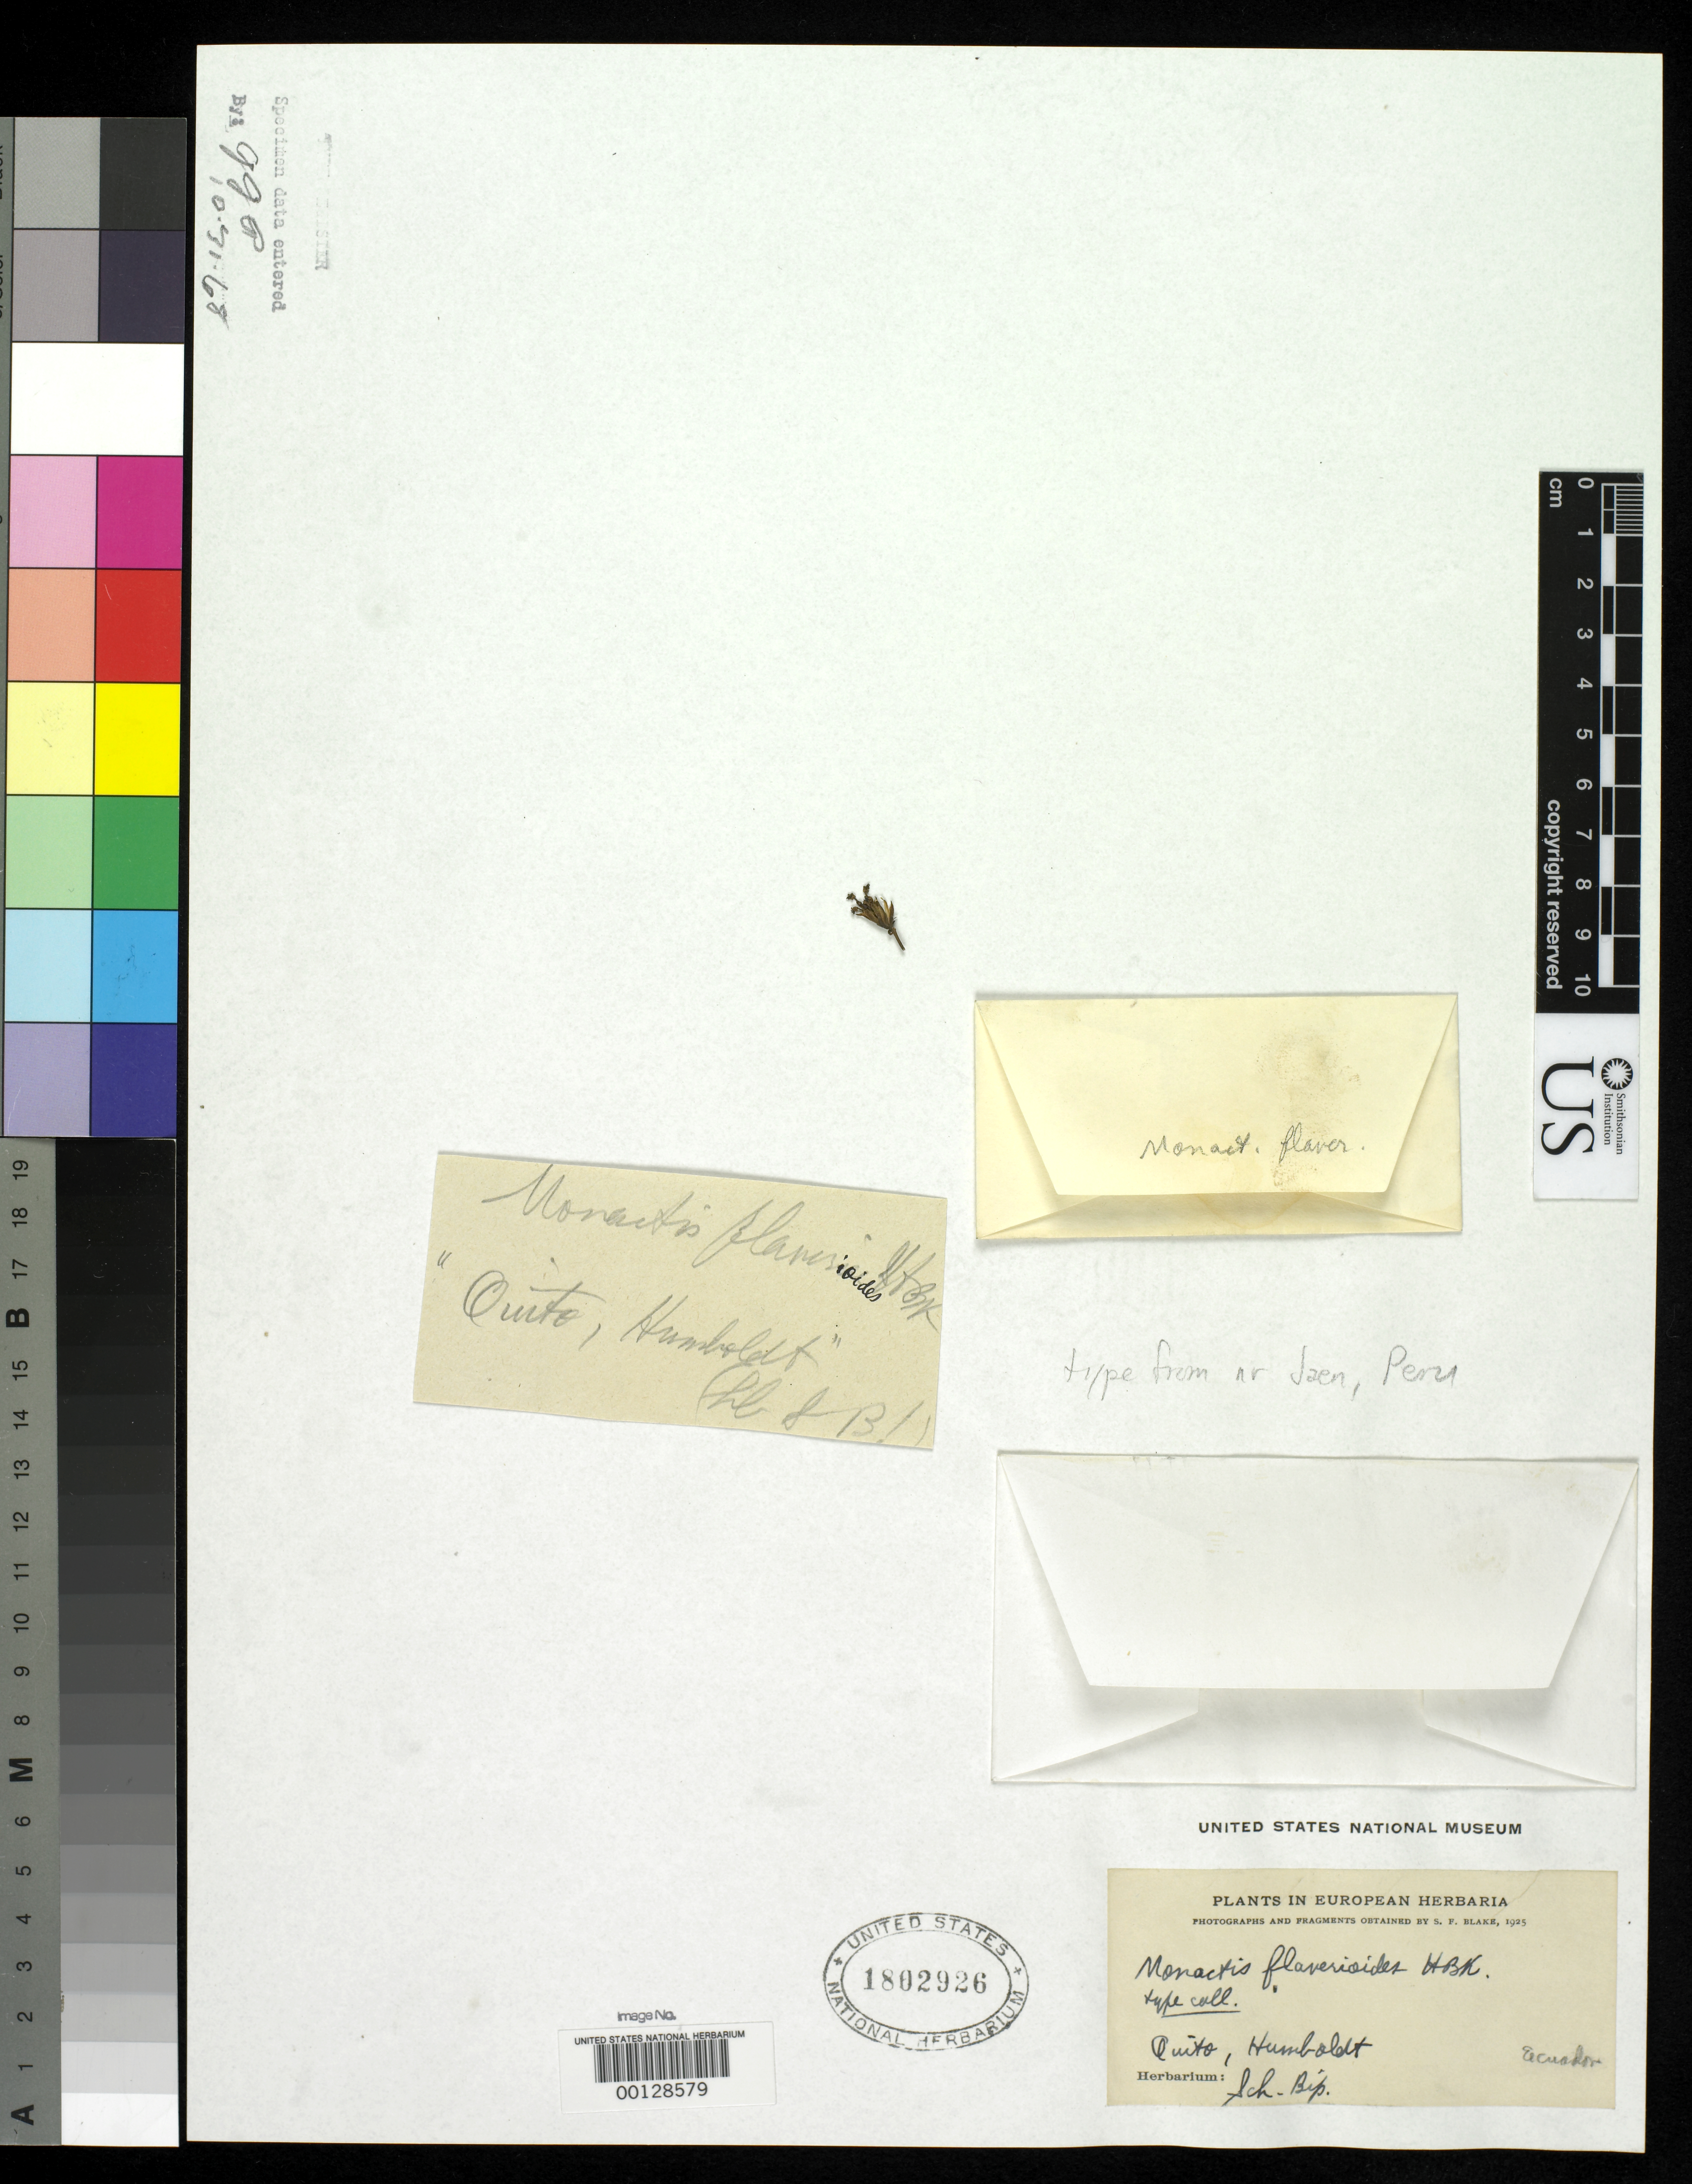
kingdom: Plantae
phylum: Tracheophyta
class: Magnoliopsida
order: Asterales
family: Asteraceae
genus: Monactis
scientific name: Monactis flaverioides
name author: Humb.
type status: Type Material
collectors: F. W. Humboldt & A. J. A. Bonpland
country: Ecuador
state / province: Pichincha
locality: Quito.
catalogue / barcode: US 1802926